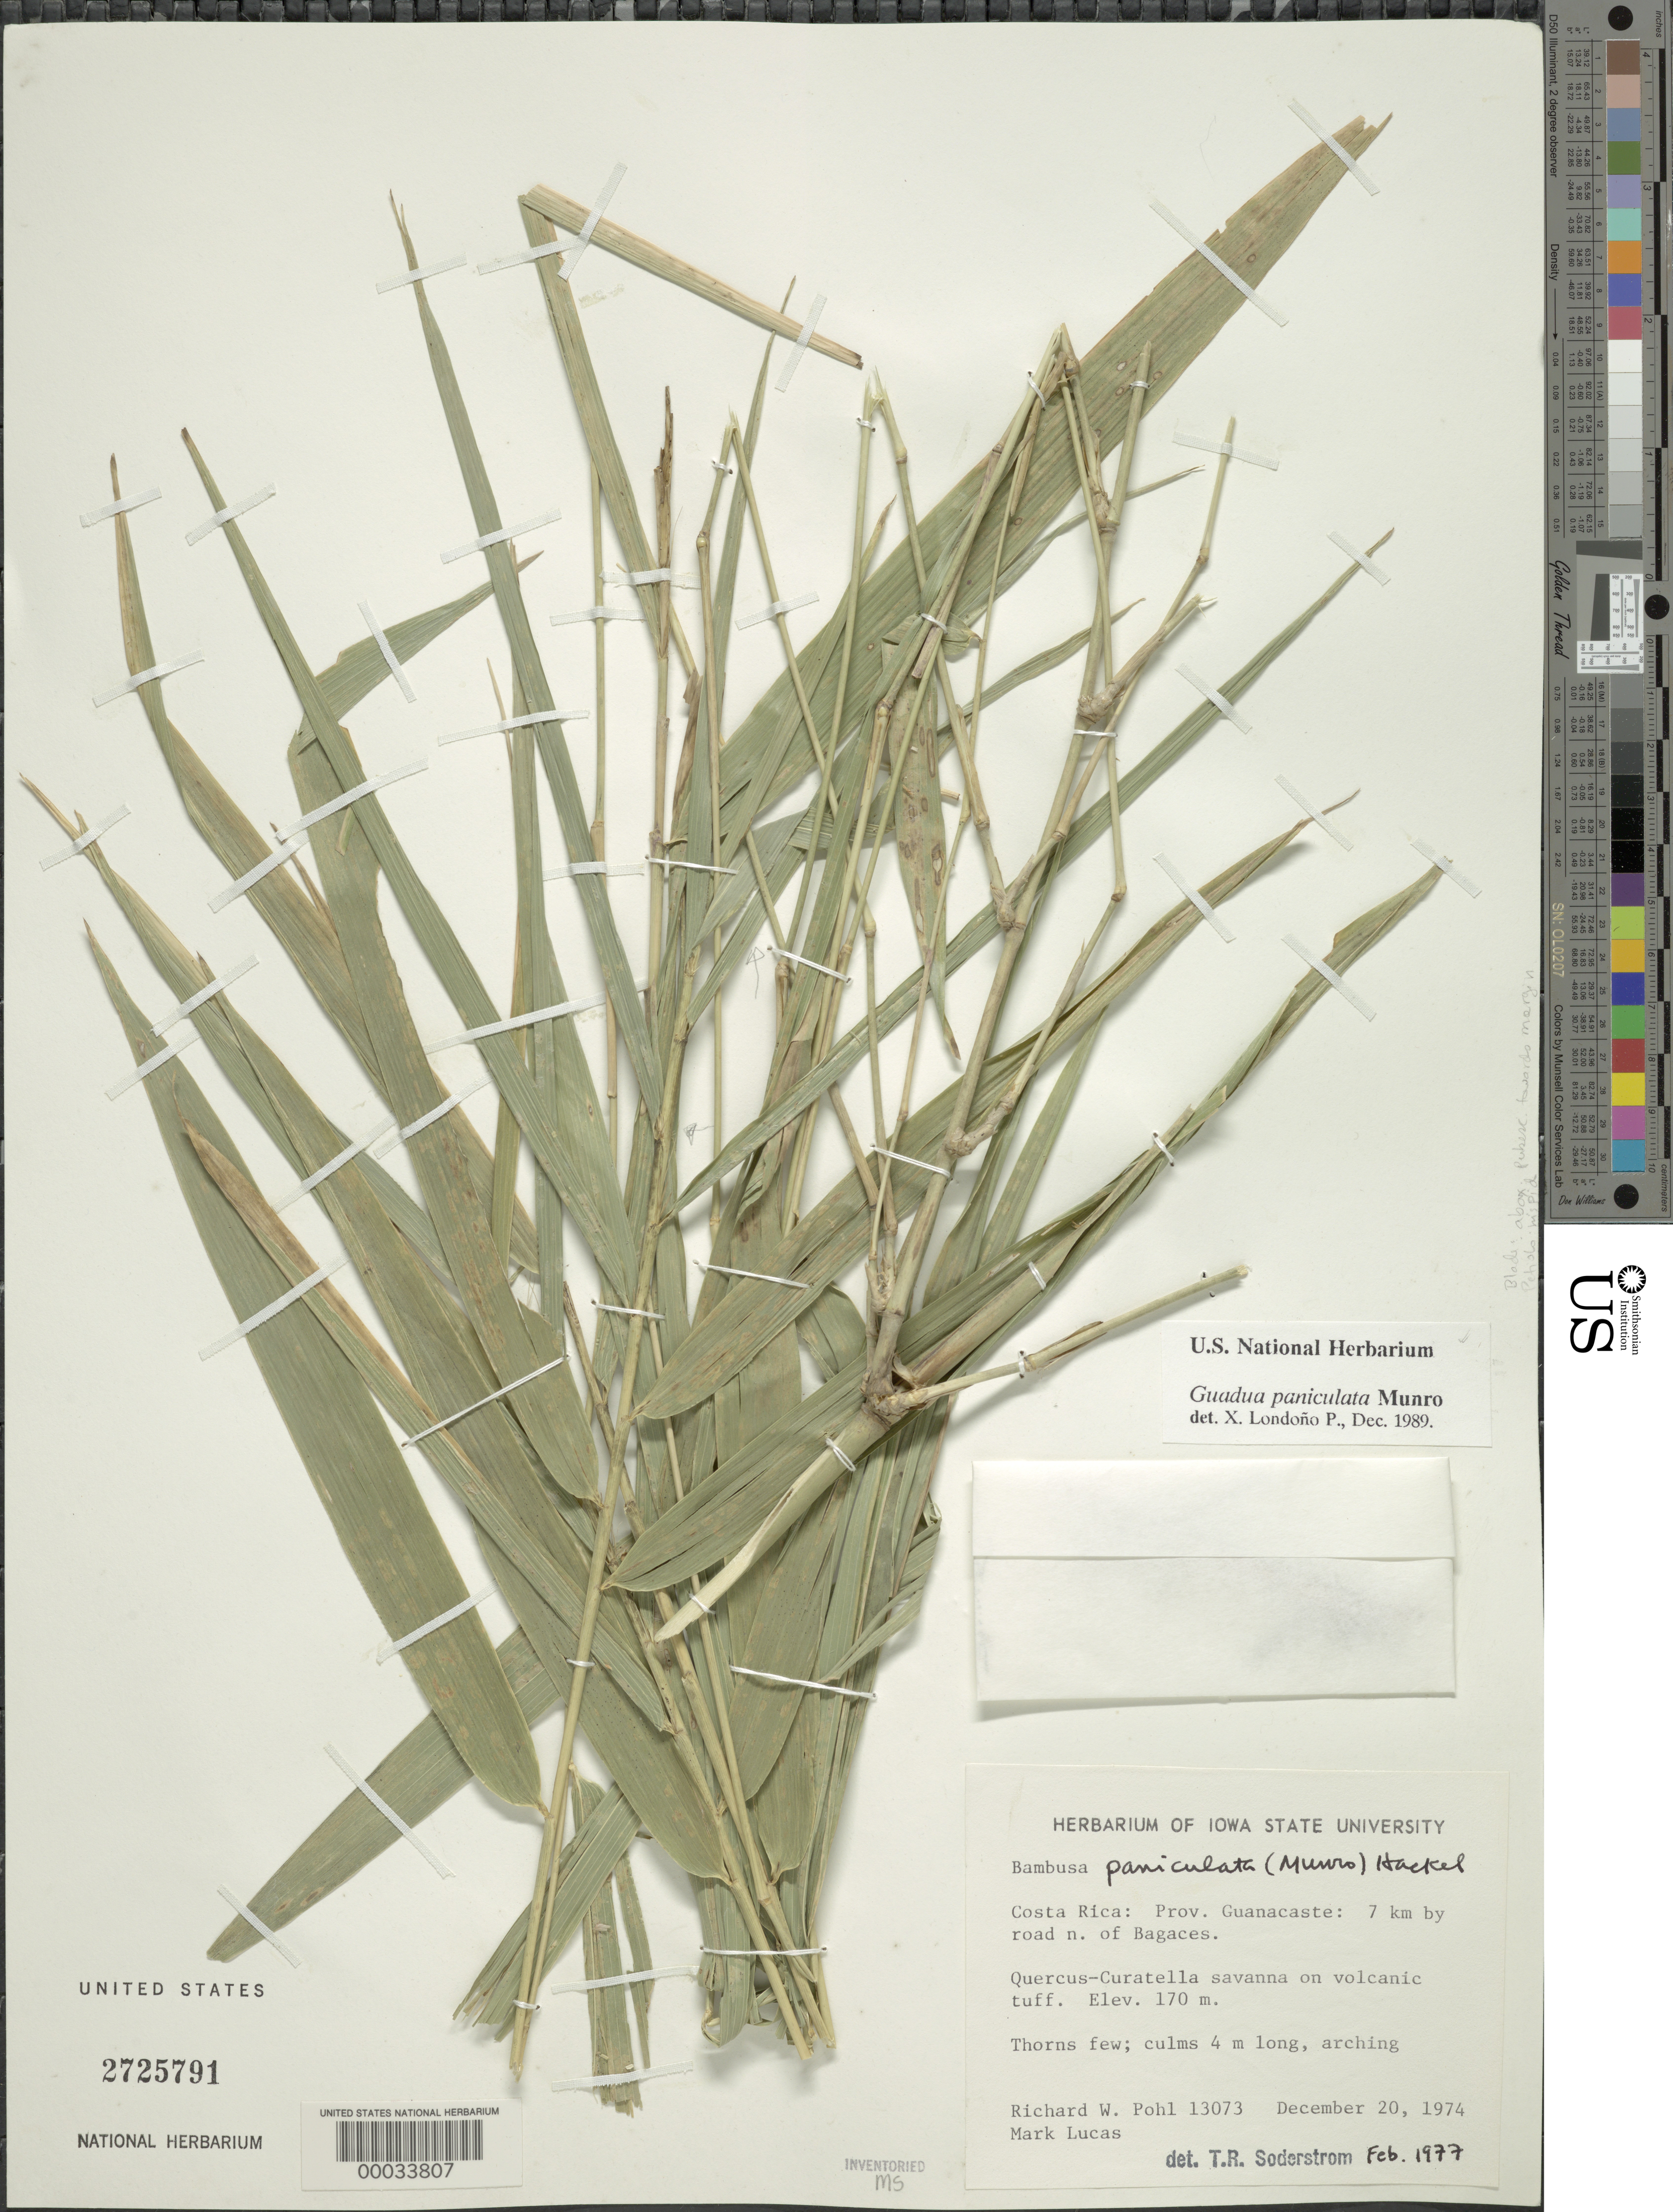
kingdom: Plantae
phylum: Tracheophyta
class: Liliopsida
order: Poales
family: Poaceae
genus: Guadua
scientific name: Guadua paniculata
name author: Munro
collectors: R. W. Pohl & M. Lucas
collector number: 13073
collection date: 1974-12-20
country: Costa Rica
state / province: Guanacaste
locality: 7 km by road N of Bagaces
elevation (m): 170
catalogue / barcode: US 2725791